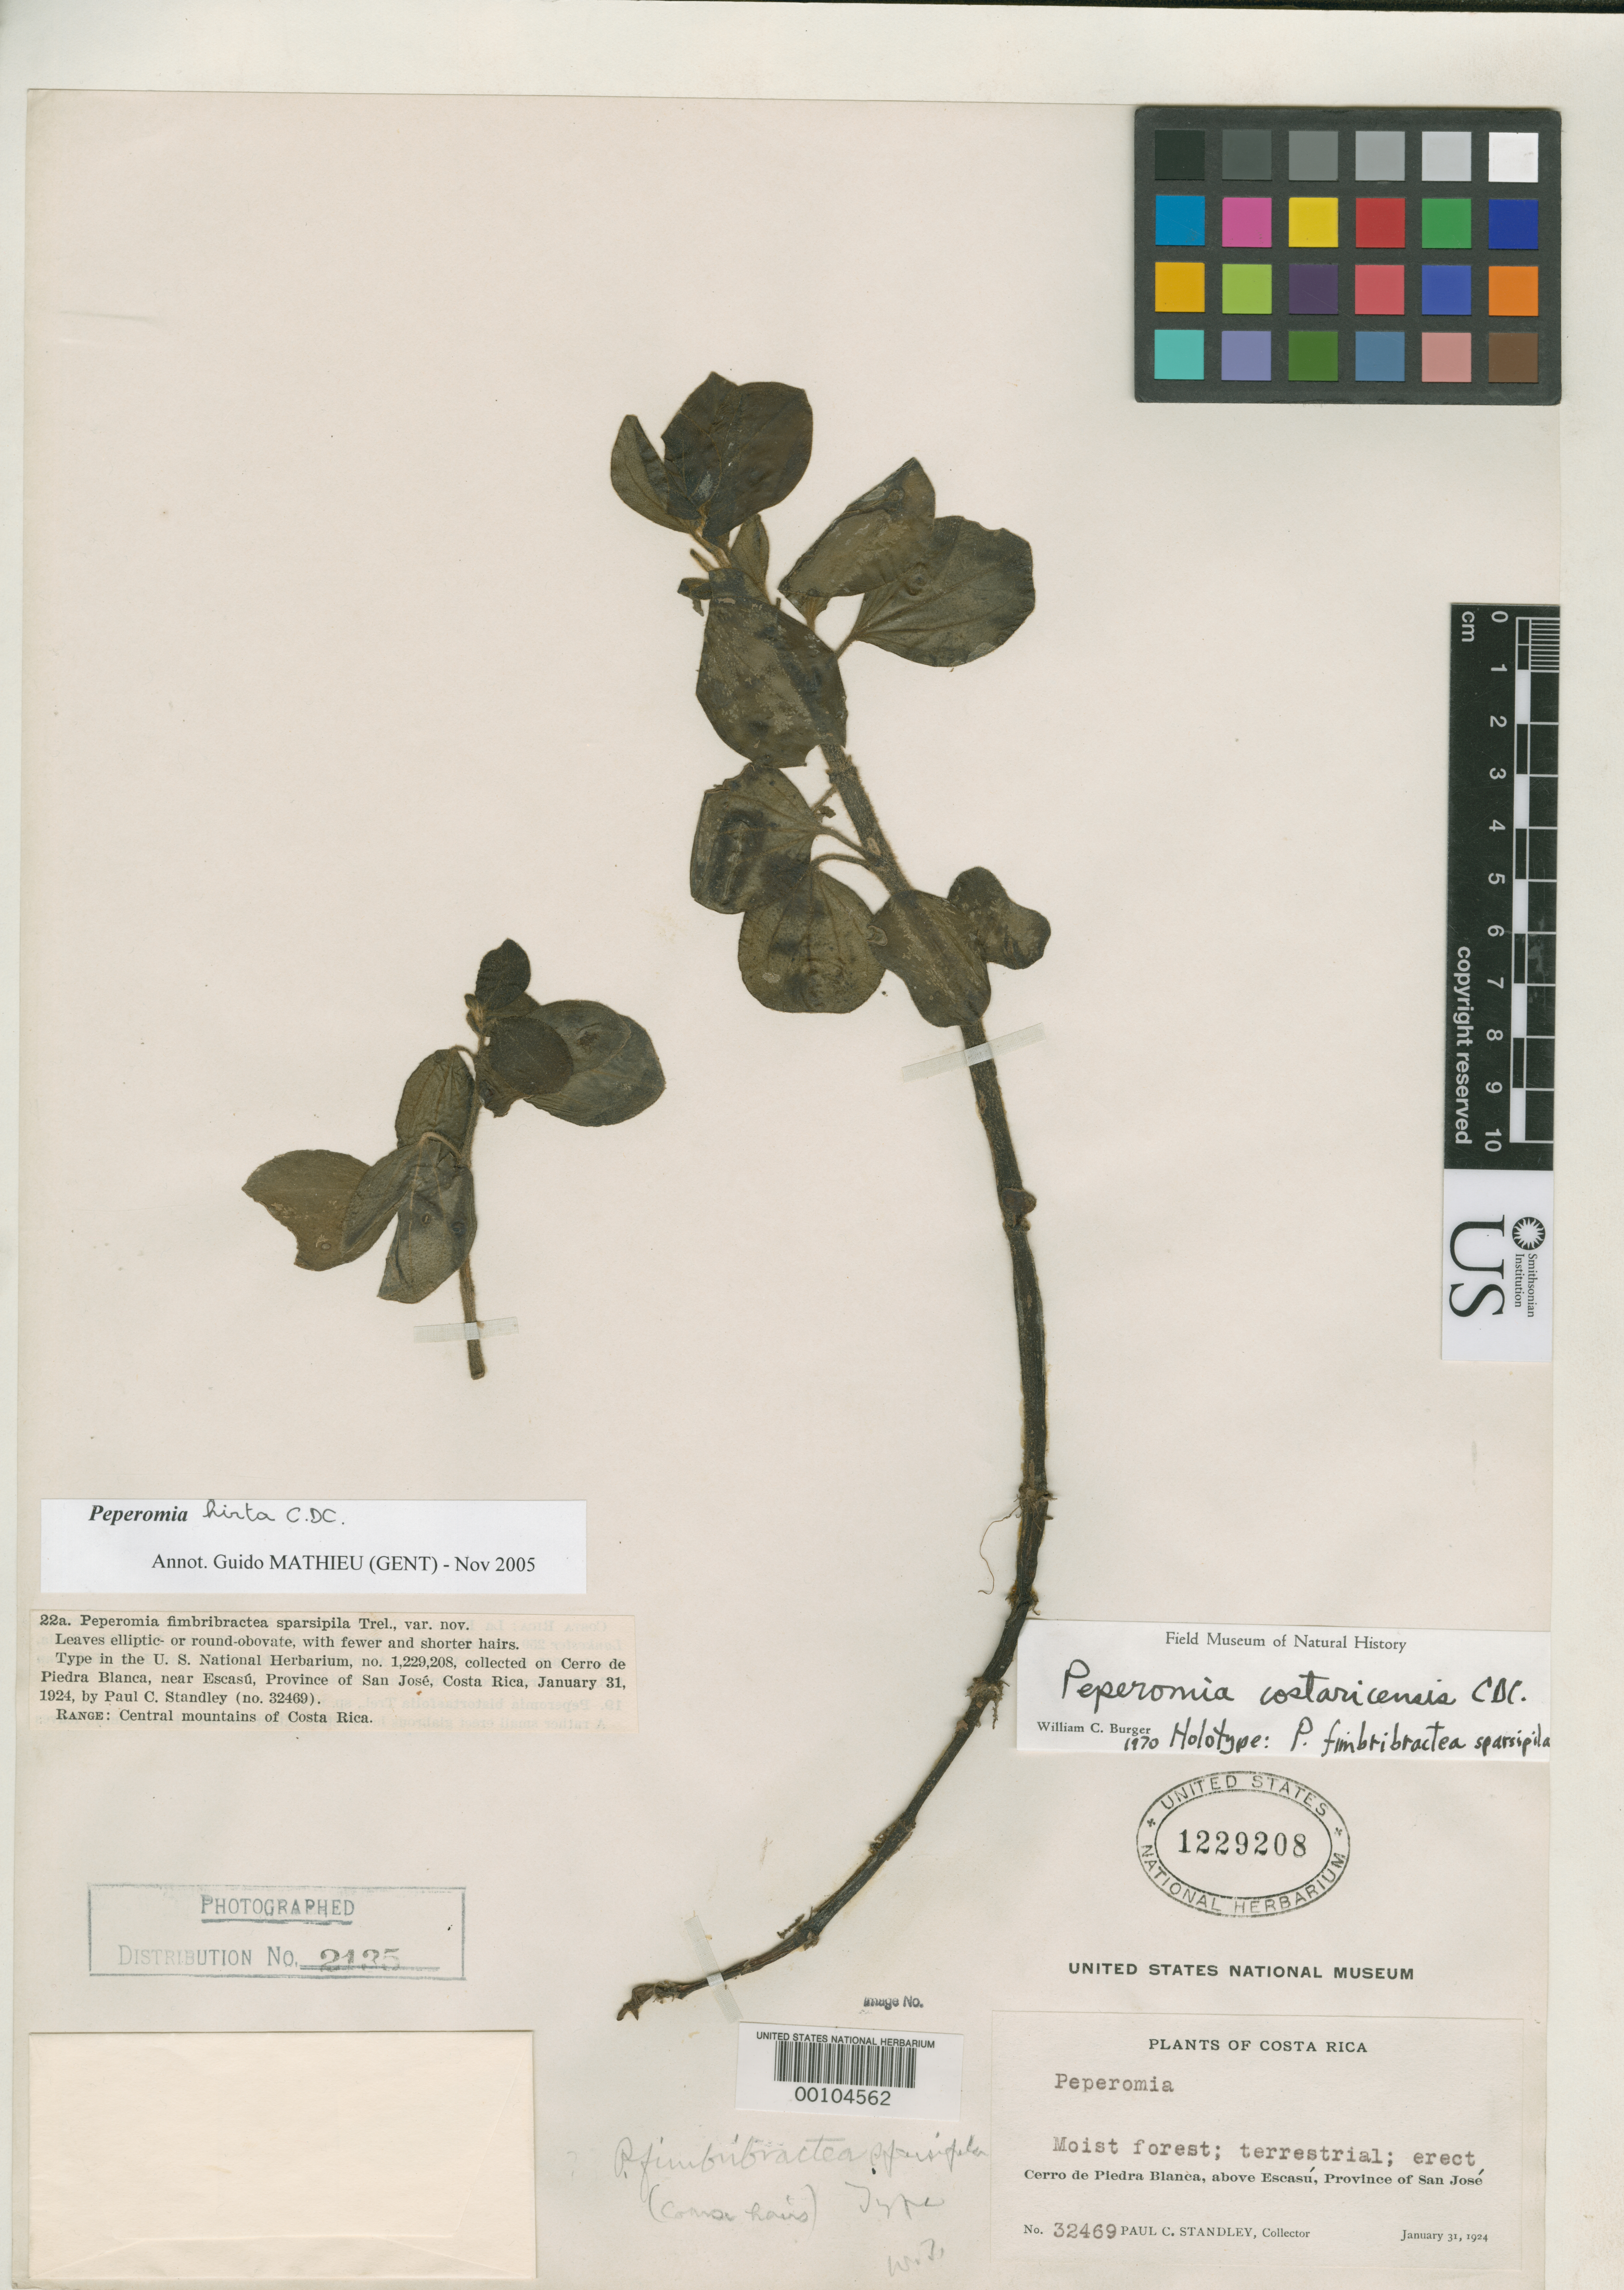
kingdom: Plantae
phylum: Tracheophyta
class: Magnoliopsida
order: Piperales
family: Piperaceae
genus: Peperomia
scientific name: Peperomia fimbribractea var. sparsipila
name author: Trel.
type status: Holotype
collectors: P. C. Standley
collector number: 32469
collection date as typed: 31 Jan 1924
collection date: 1924-01-31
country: Costa Rica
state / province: San José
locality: Cerro de Piedra Blanca, above Escasu.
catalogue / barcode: US 1229208